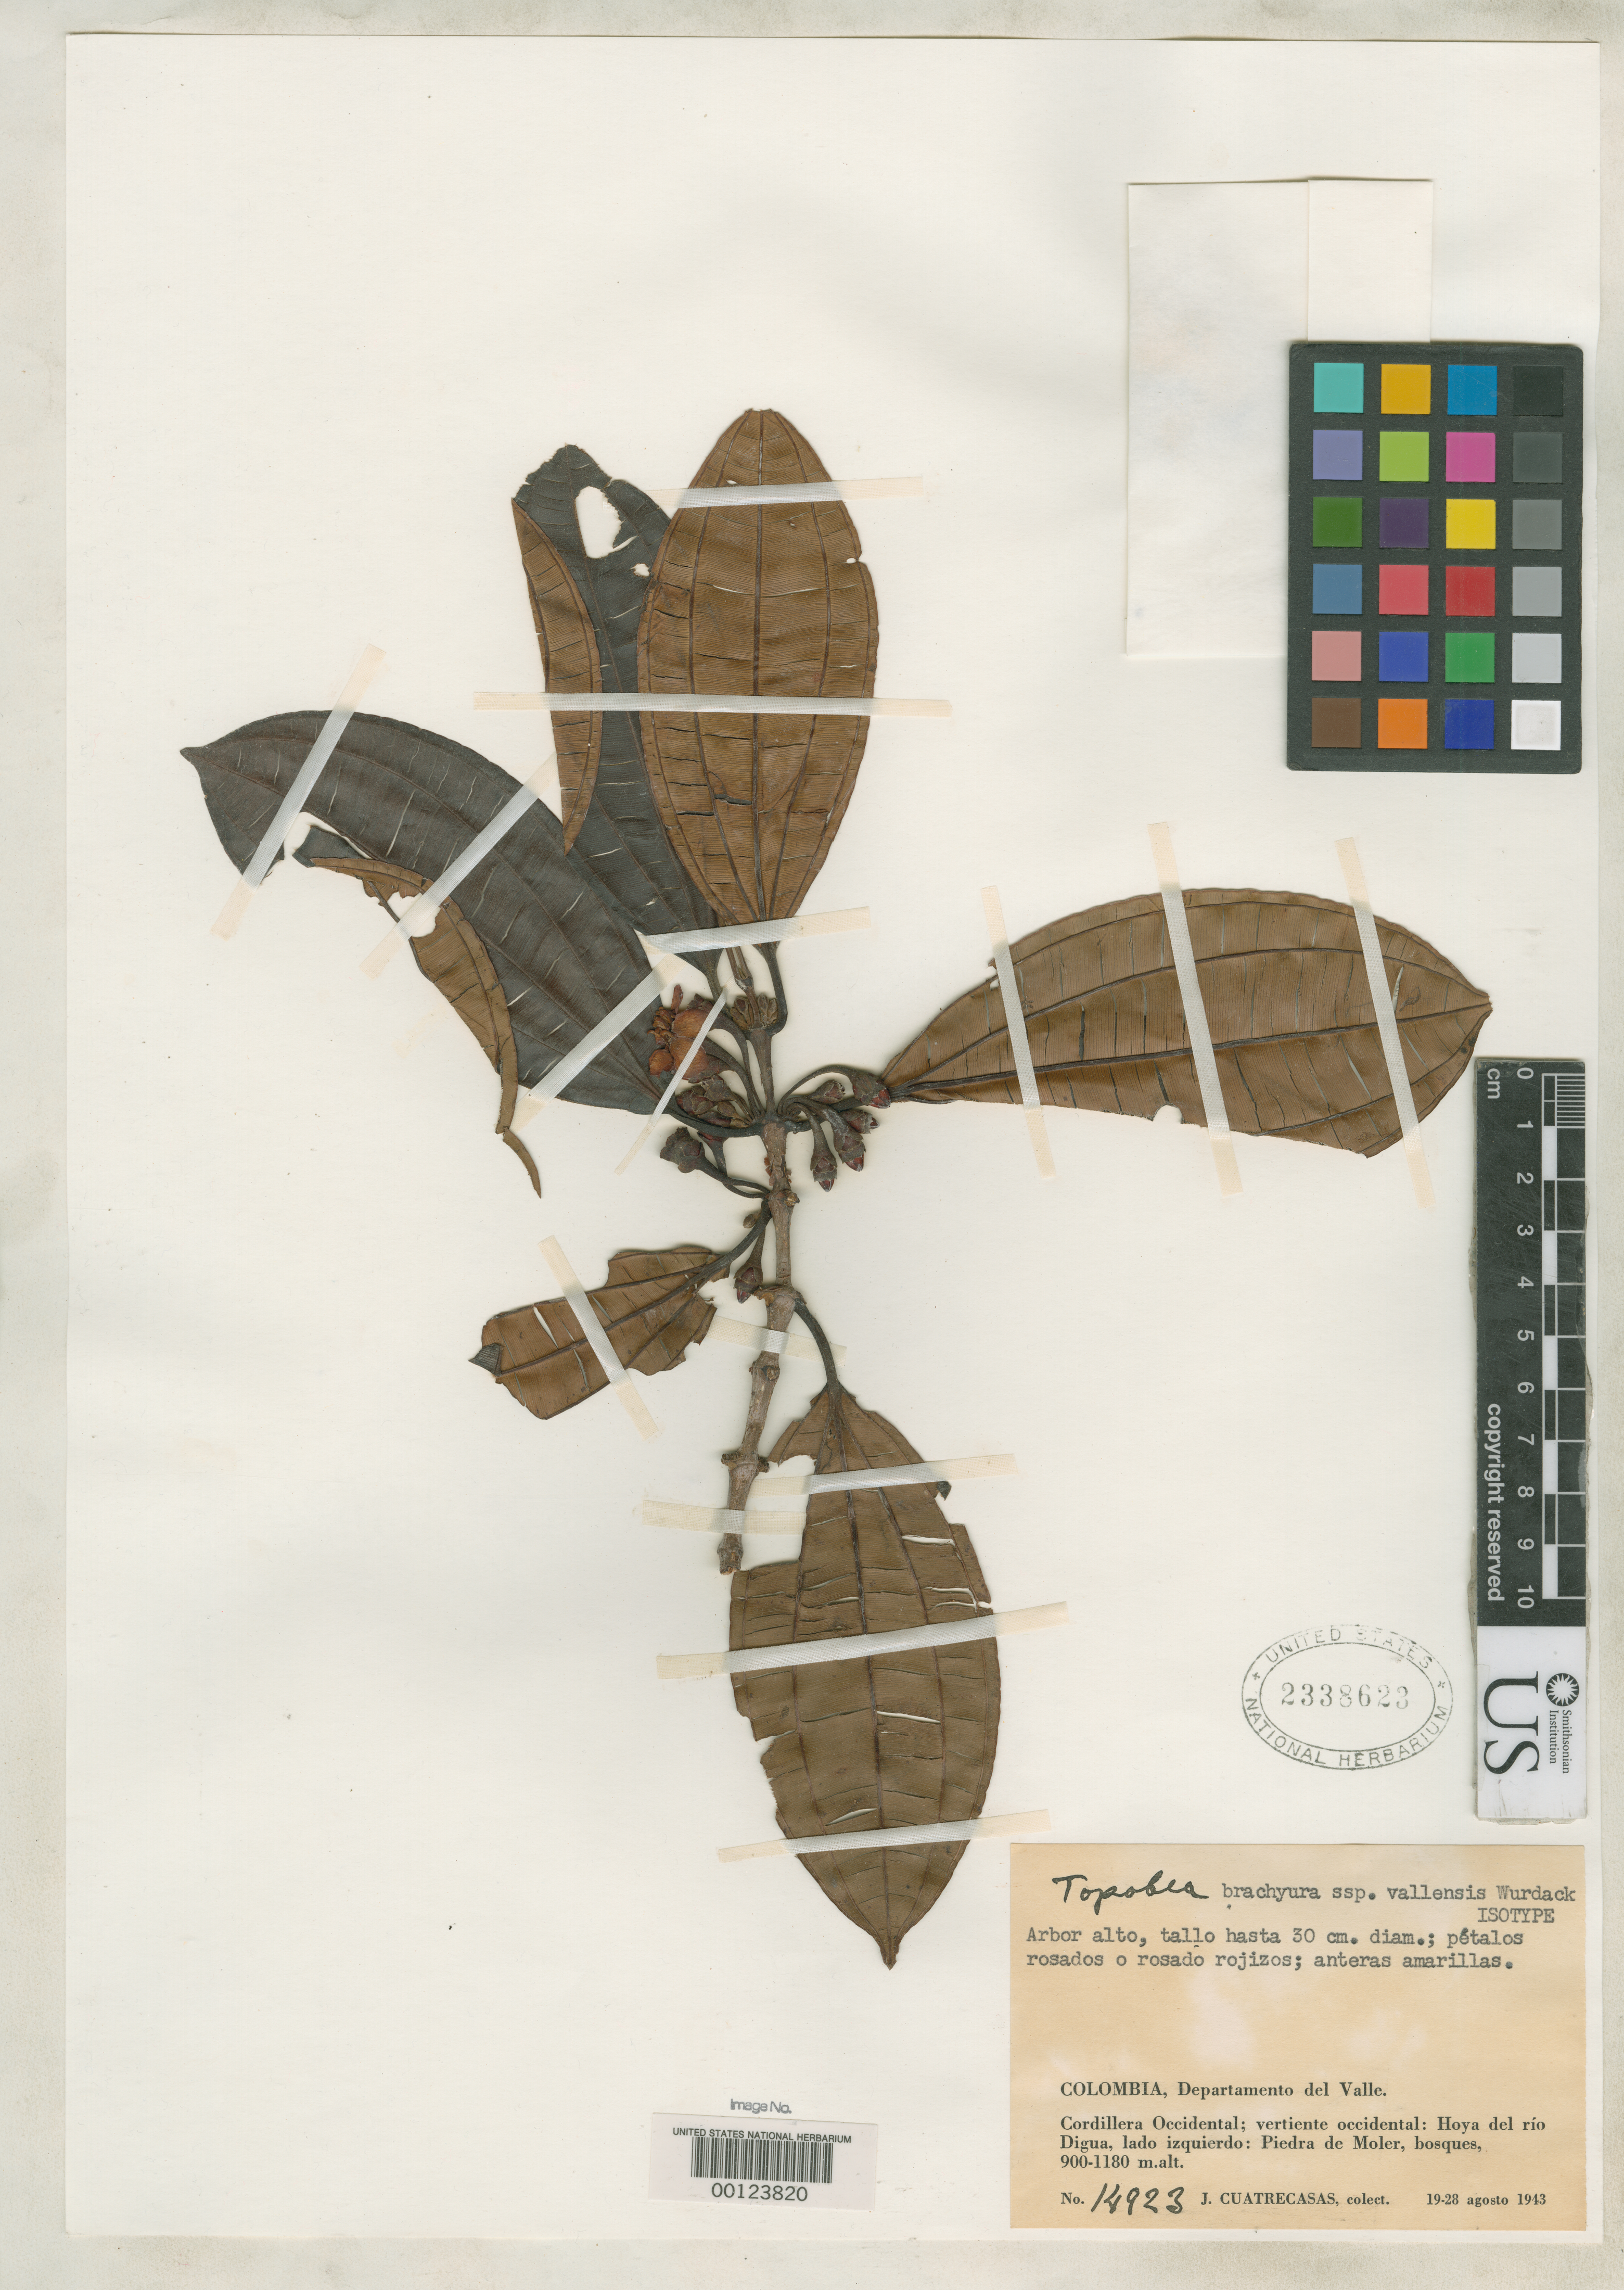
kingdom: Plantae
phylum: Tracheophyta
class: Magnoliopsida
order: Myrtales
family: Melastomataceae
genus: Topobea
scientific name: Topobea brachyura subsp. vallensis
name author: Wurdack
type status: Isotype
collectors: J. Cuatrecasas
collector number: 14923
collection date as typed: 19 Aug 1943 to 28 Aug 1943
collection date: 1943-08-19/1943-08-28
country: Colombia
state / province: Valle del Cauca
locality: Cordillera Occidental, Hoya del Rio Digua, Piedra de Moler.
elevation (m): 900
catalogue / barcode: US 2338623